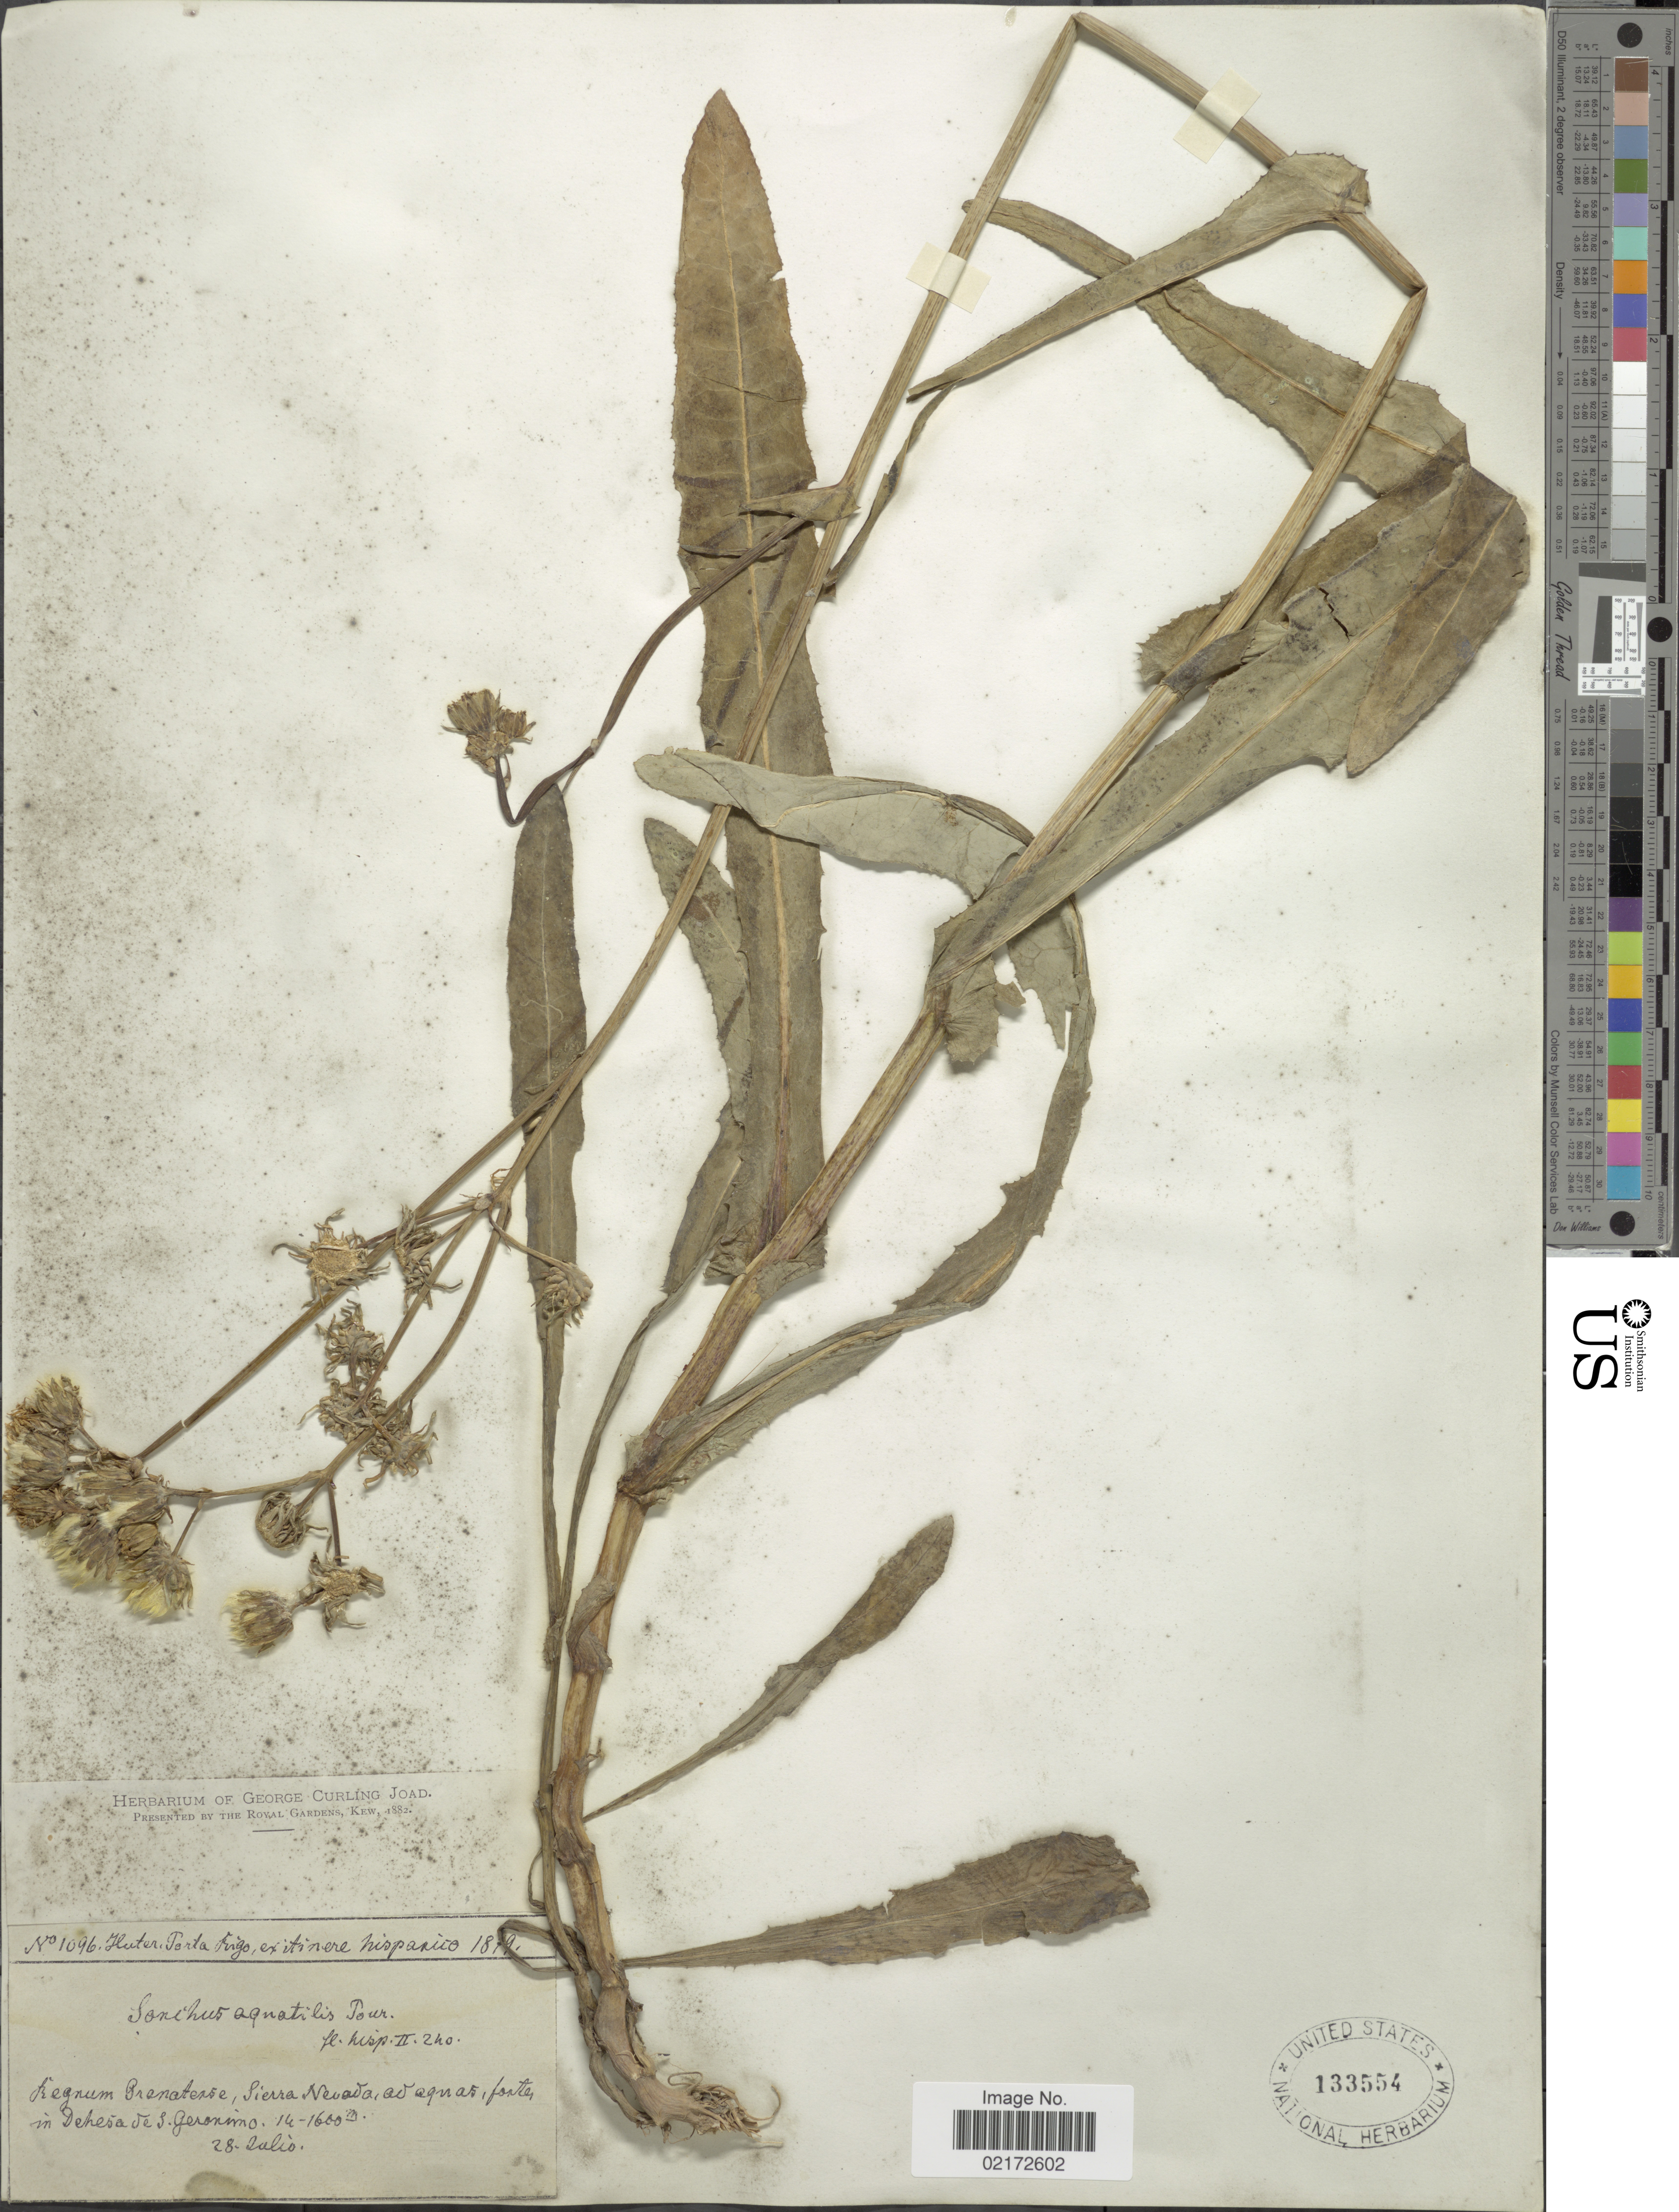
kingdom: Plantae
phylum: Tracheophyta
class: Magnoliopsida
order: Asterales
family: Asteraceae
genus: Sonchus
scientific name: Sonchus aquatilis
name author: Pourr.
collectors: -. Huter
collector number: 1096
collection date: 1879-07-28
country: Spain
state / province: Andalucia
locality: Regnum Granatense, Sierra Nevada, ad agnas, forter in Dehesa de S. Geronimo.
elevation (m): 1400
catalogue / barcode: US 133554